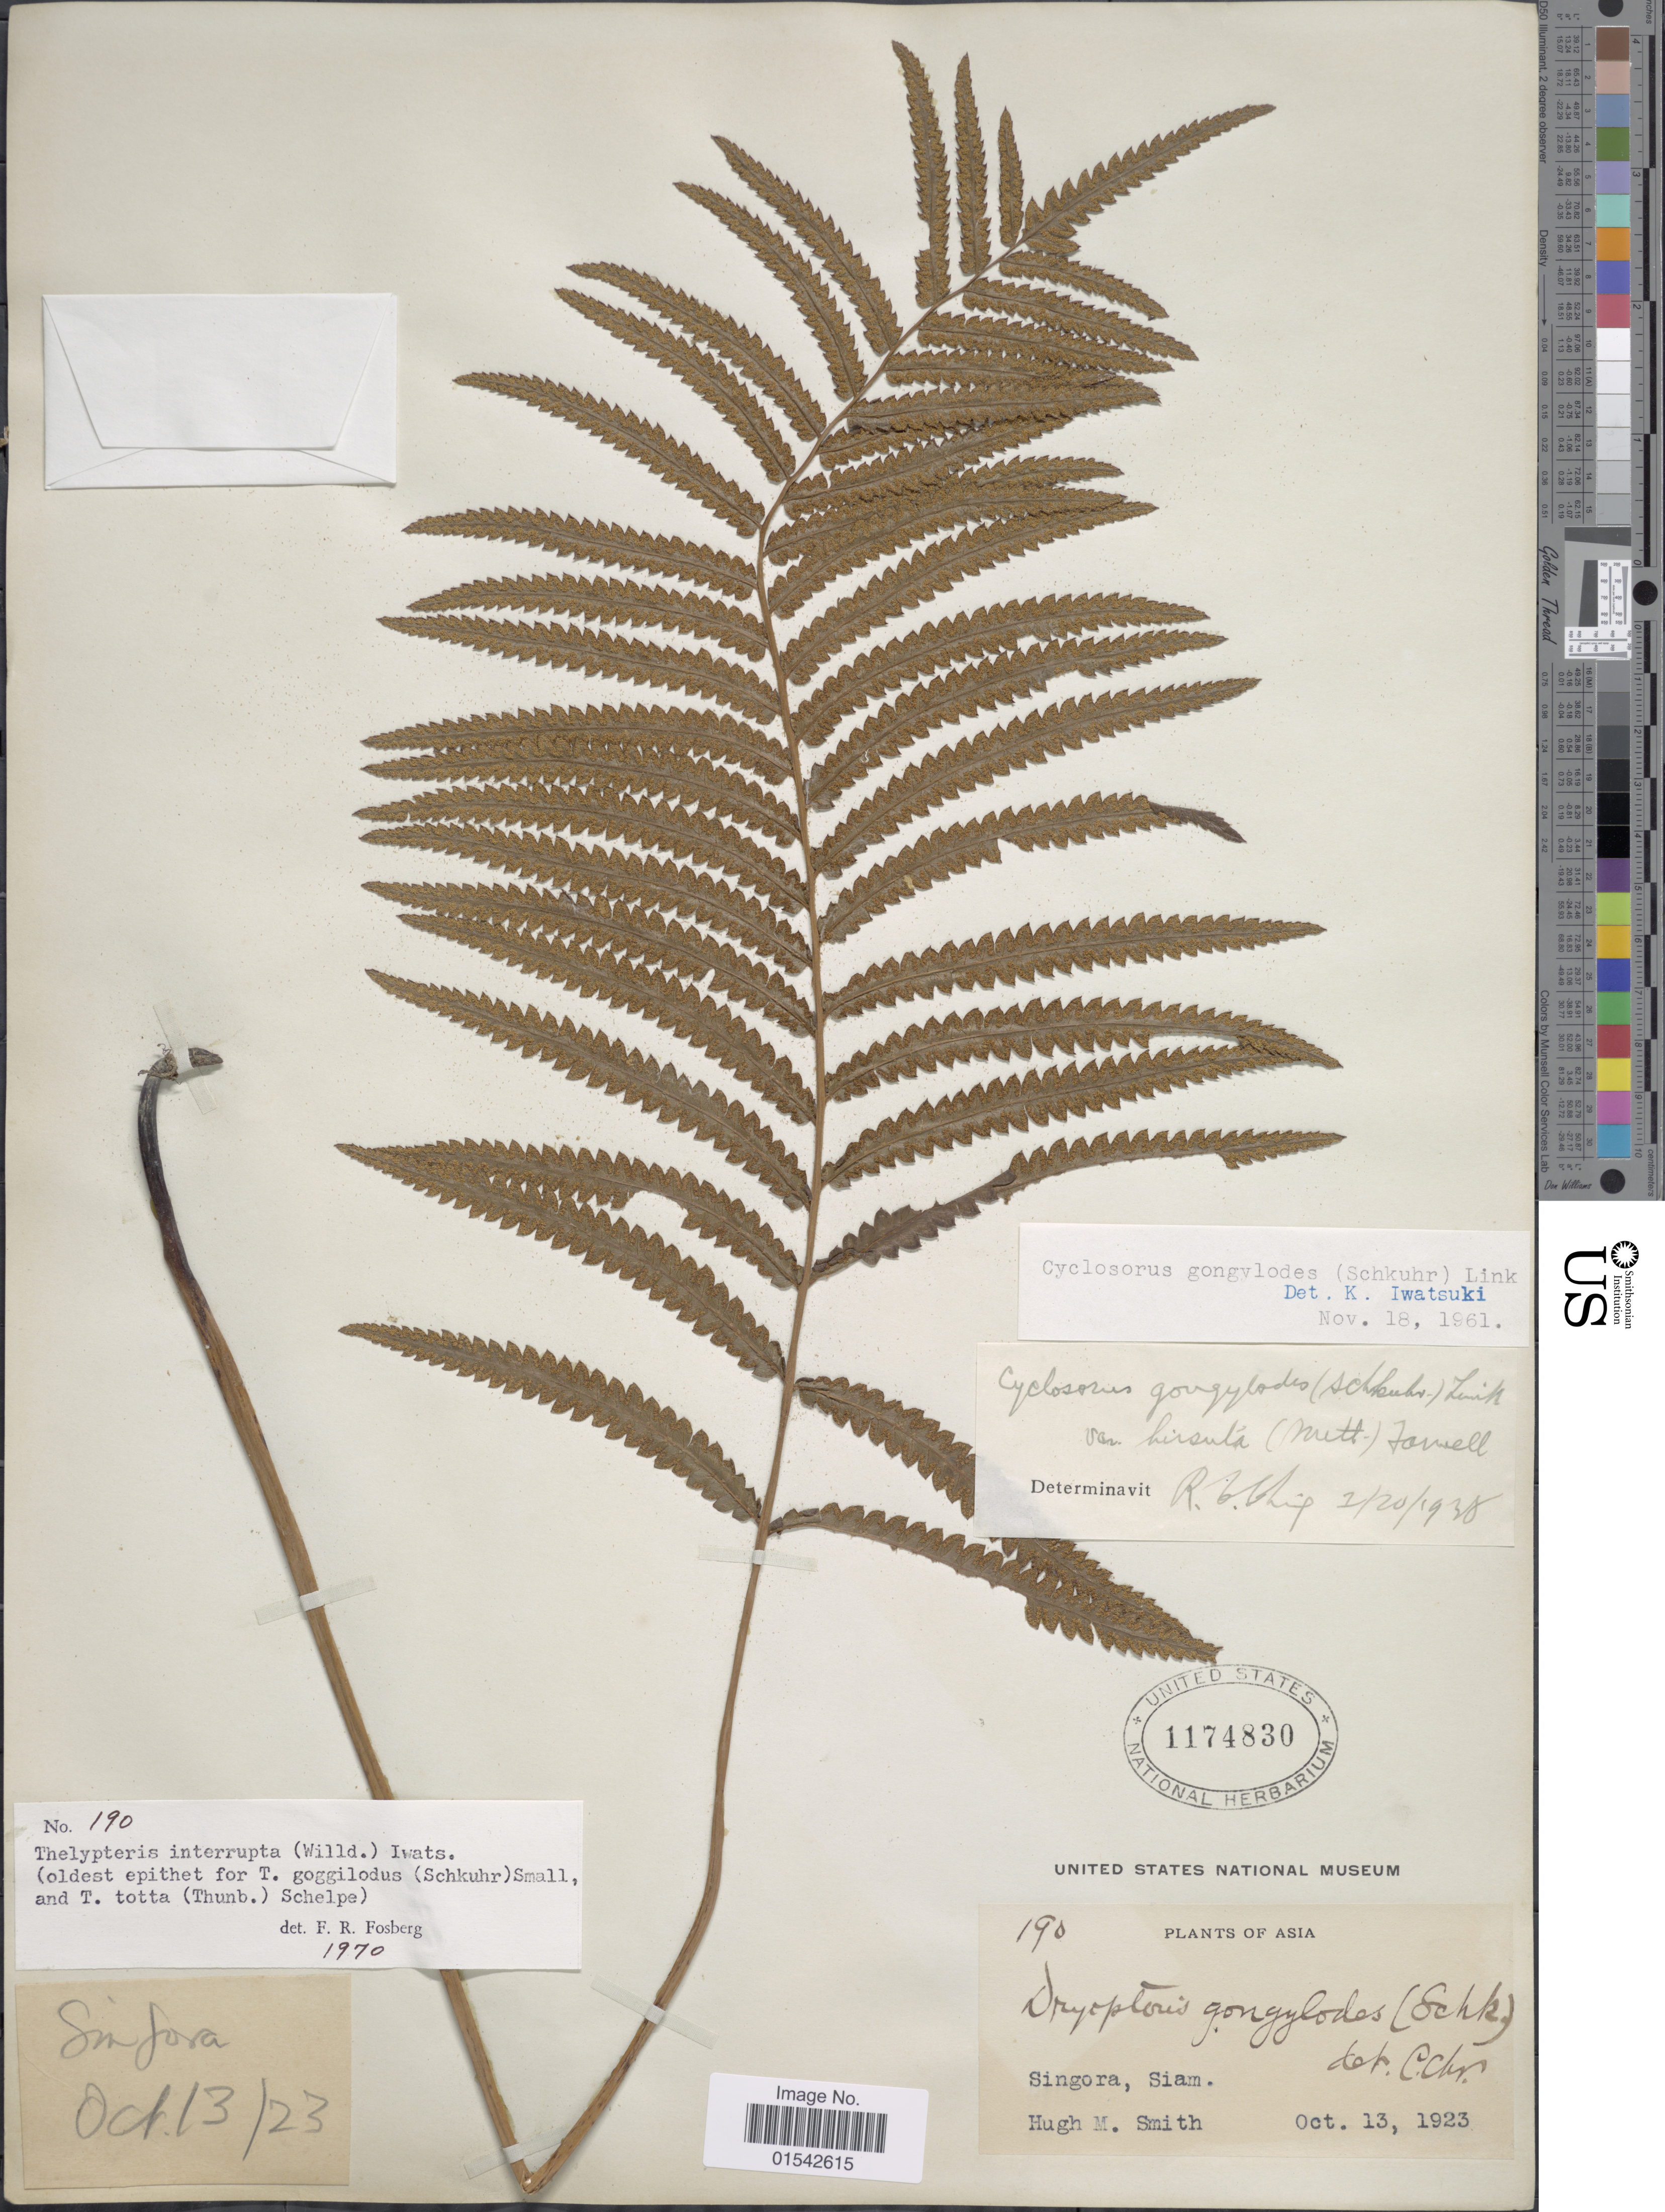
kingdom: Plantae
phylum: Tracheophyta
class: Polypodiopsida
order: Polypodiales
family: Thelypteridaceae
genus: Cyclosorus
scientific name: Cyclosorus interruptus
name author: (Willd.) H. Itô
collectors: H. M. Smith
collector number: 190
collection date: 1923-10-13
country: Thailand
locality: Asia, Singora, Siam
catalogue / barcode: US 1174830